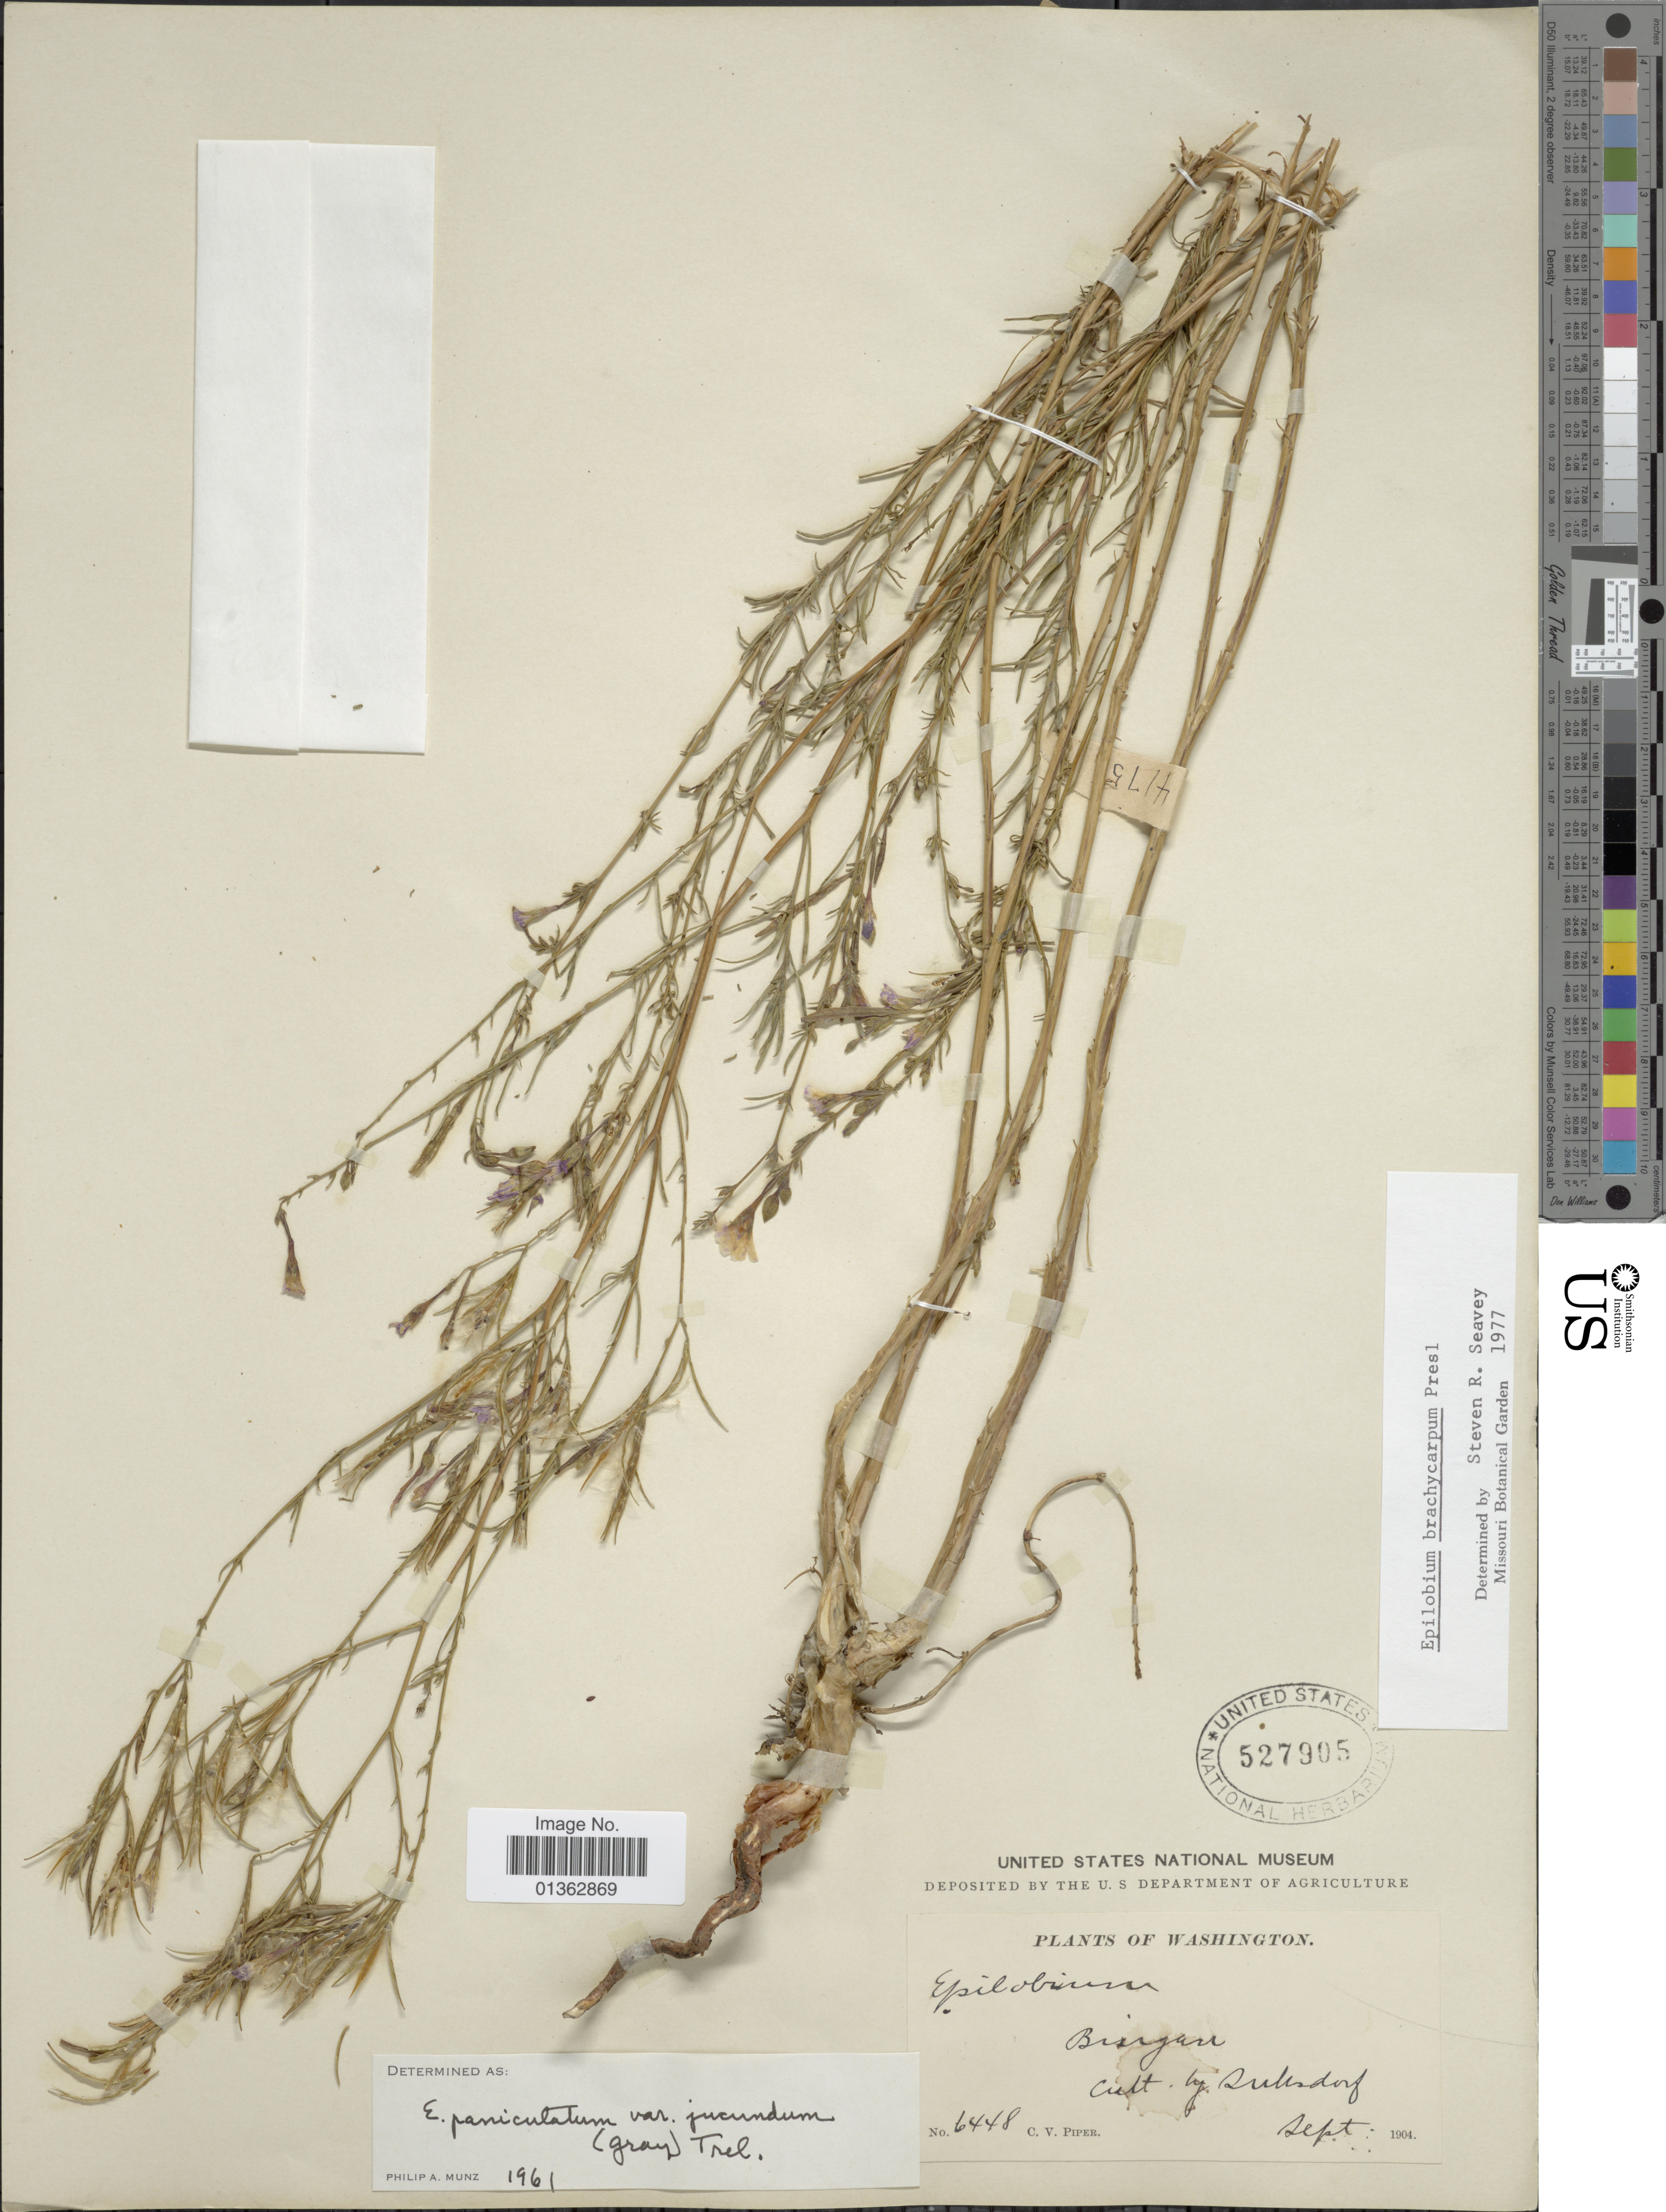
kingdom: Plantae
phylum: Tracheophyta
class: Magnoliopsida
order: Myrtales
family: Onagraceae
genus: Epilobium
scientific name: Epilobium brachycarpum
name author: C. Presl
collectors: C. V. Piper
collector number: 6448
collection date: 1904-09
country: United States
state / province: Washington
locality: Bingen, Cult. by Suksdorf.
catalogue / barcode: US 527905